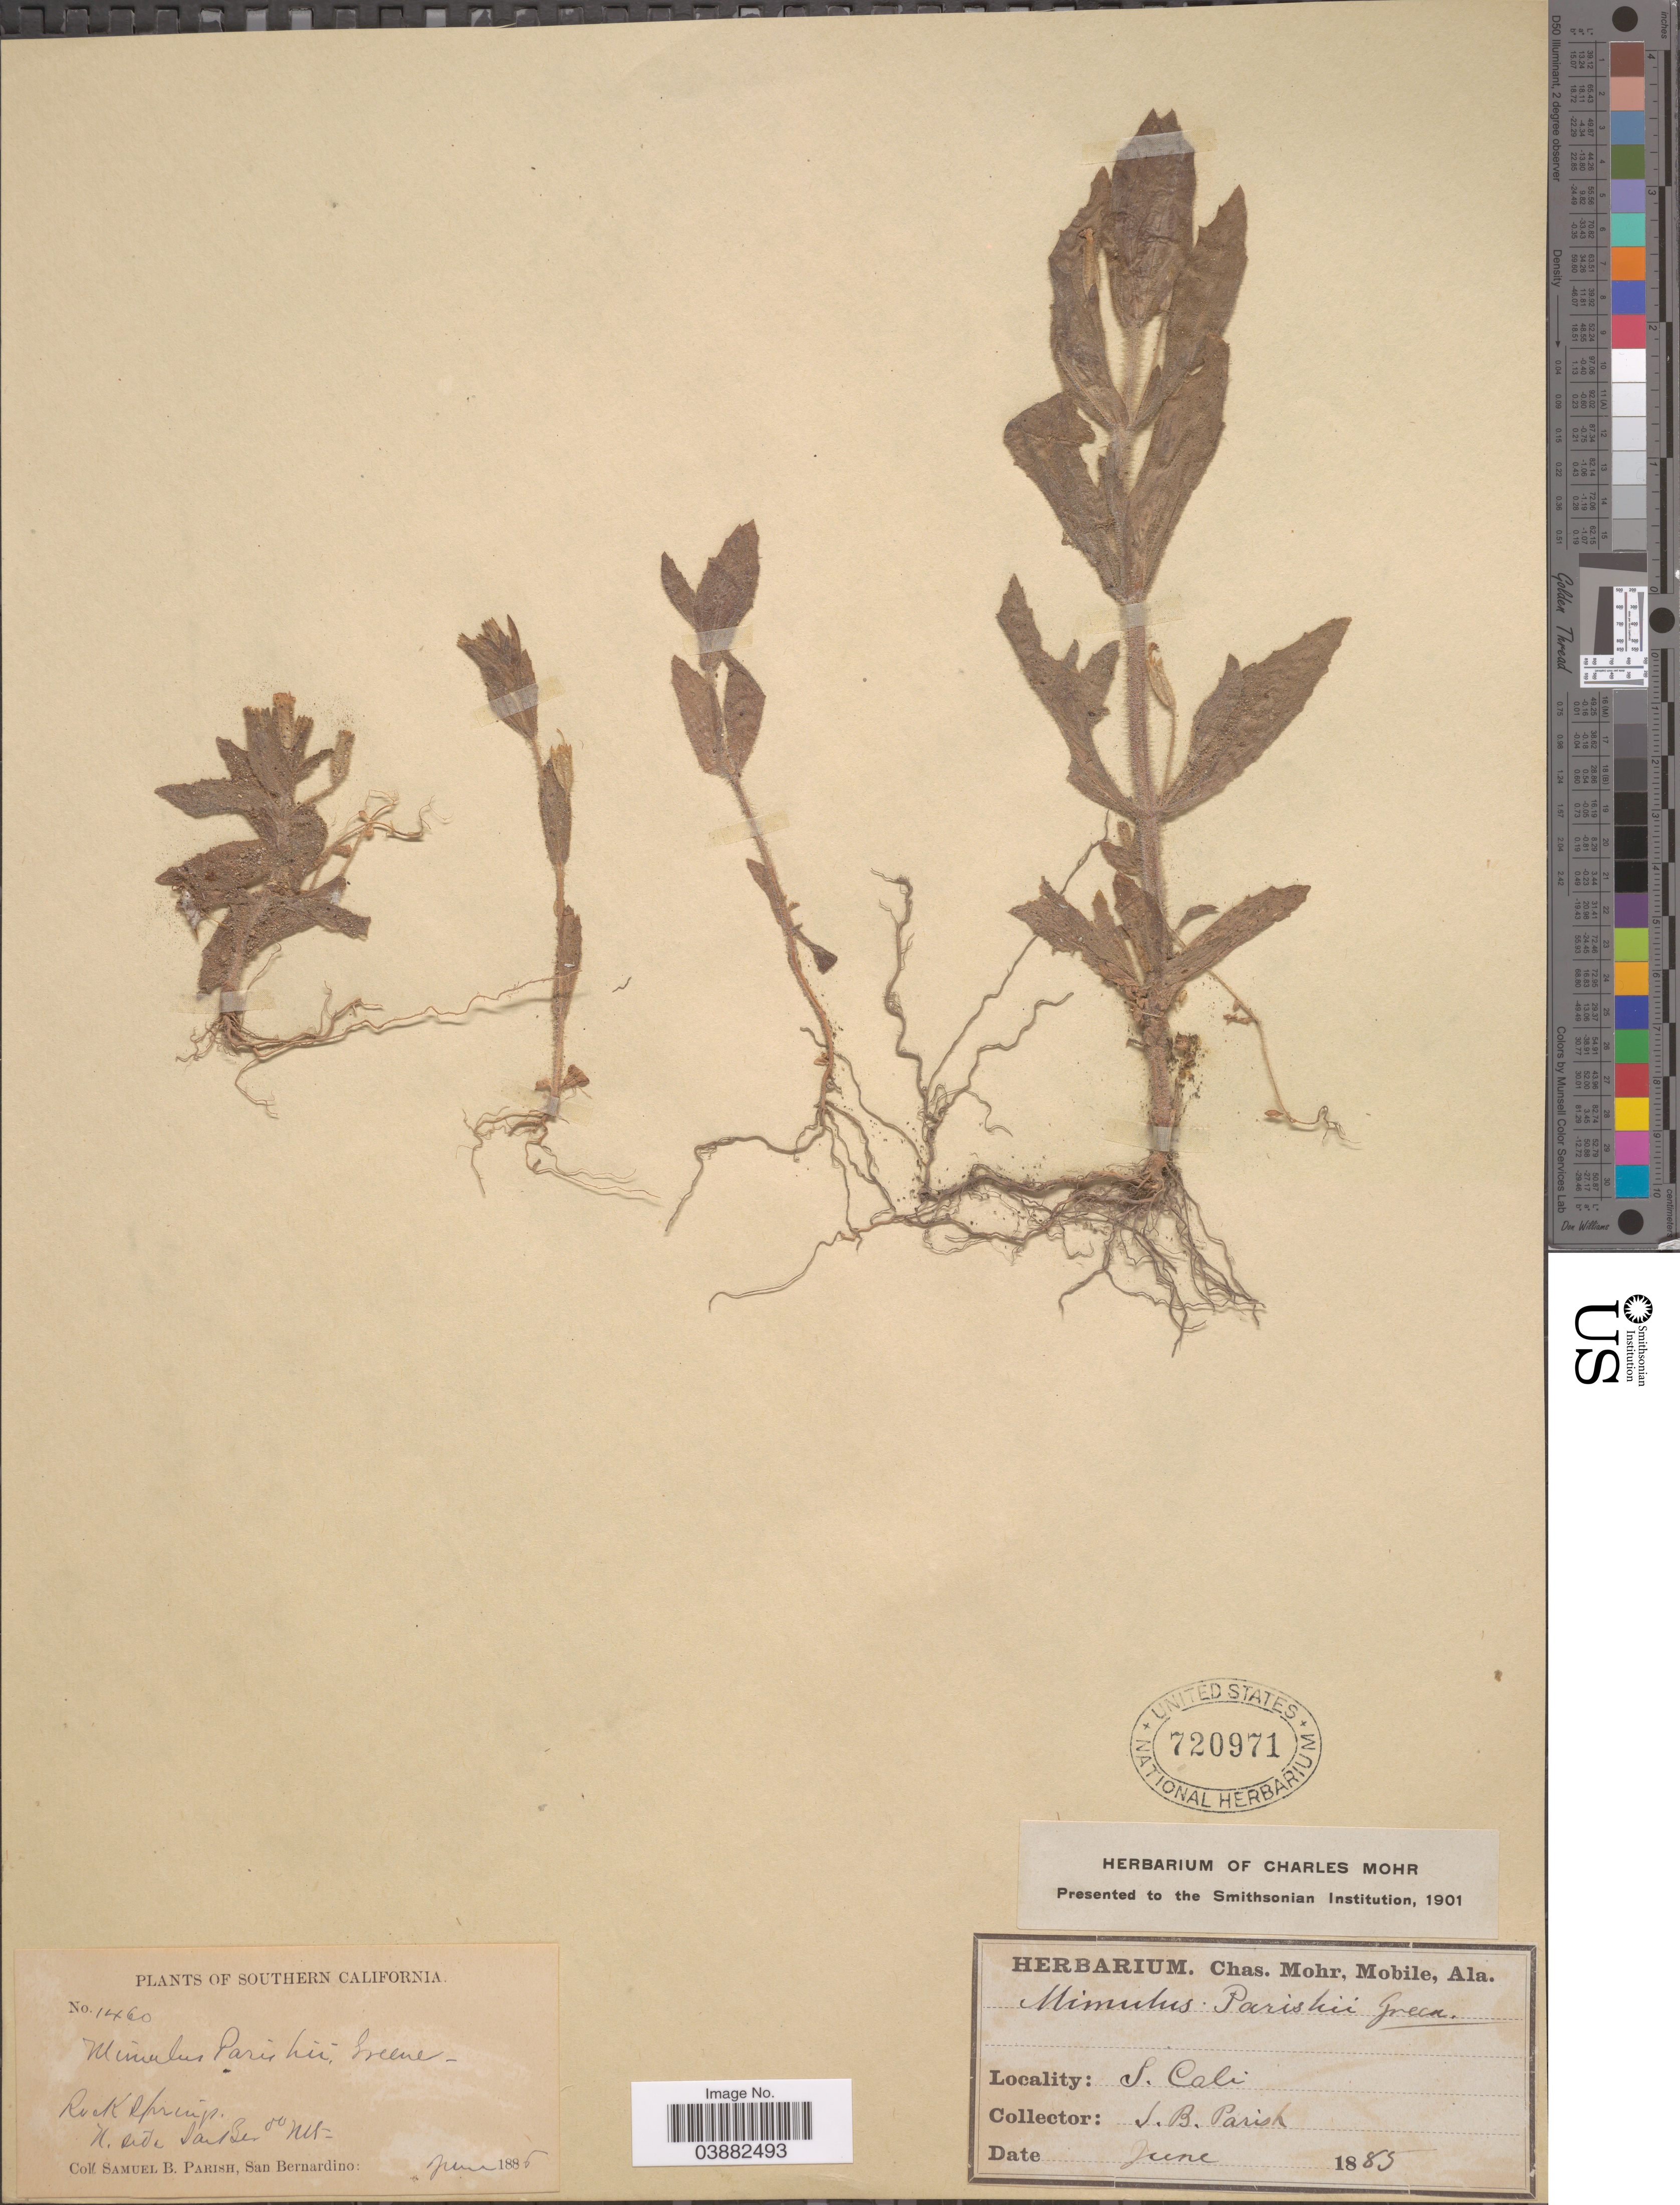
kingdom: Plantae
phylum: Tracheophyta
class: Magnoliopsida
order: Lamiales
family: Phrymaceae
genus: Mimulus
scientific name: Mimulus parishii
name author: Greene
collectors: S. B. Parish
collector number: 1460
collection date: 1886-06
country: United States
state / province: California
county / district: San Bernardino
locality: Southern California. Rick Springs. N. side San Bernardino Mt.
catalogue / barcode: US 720971